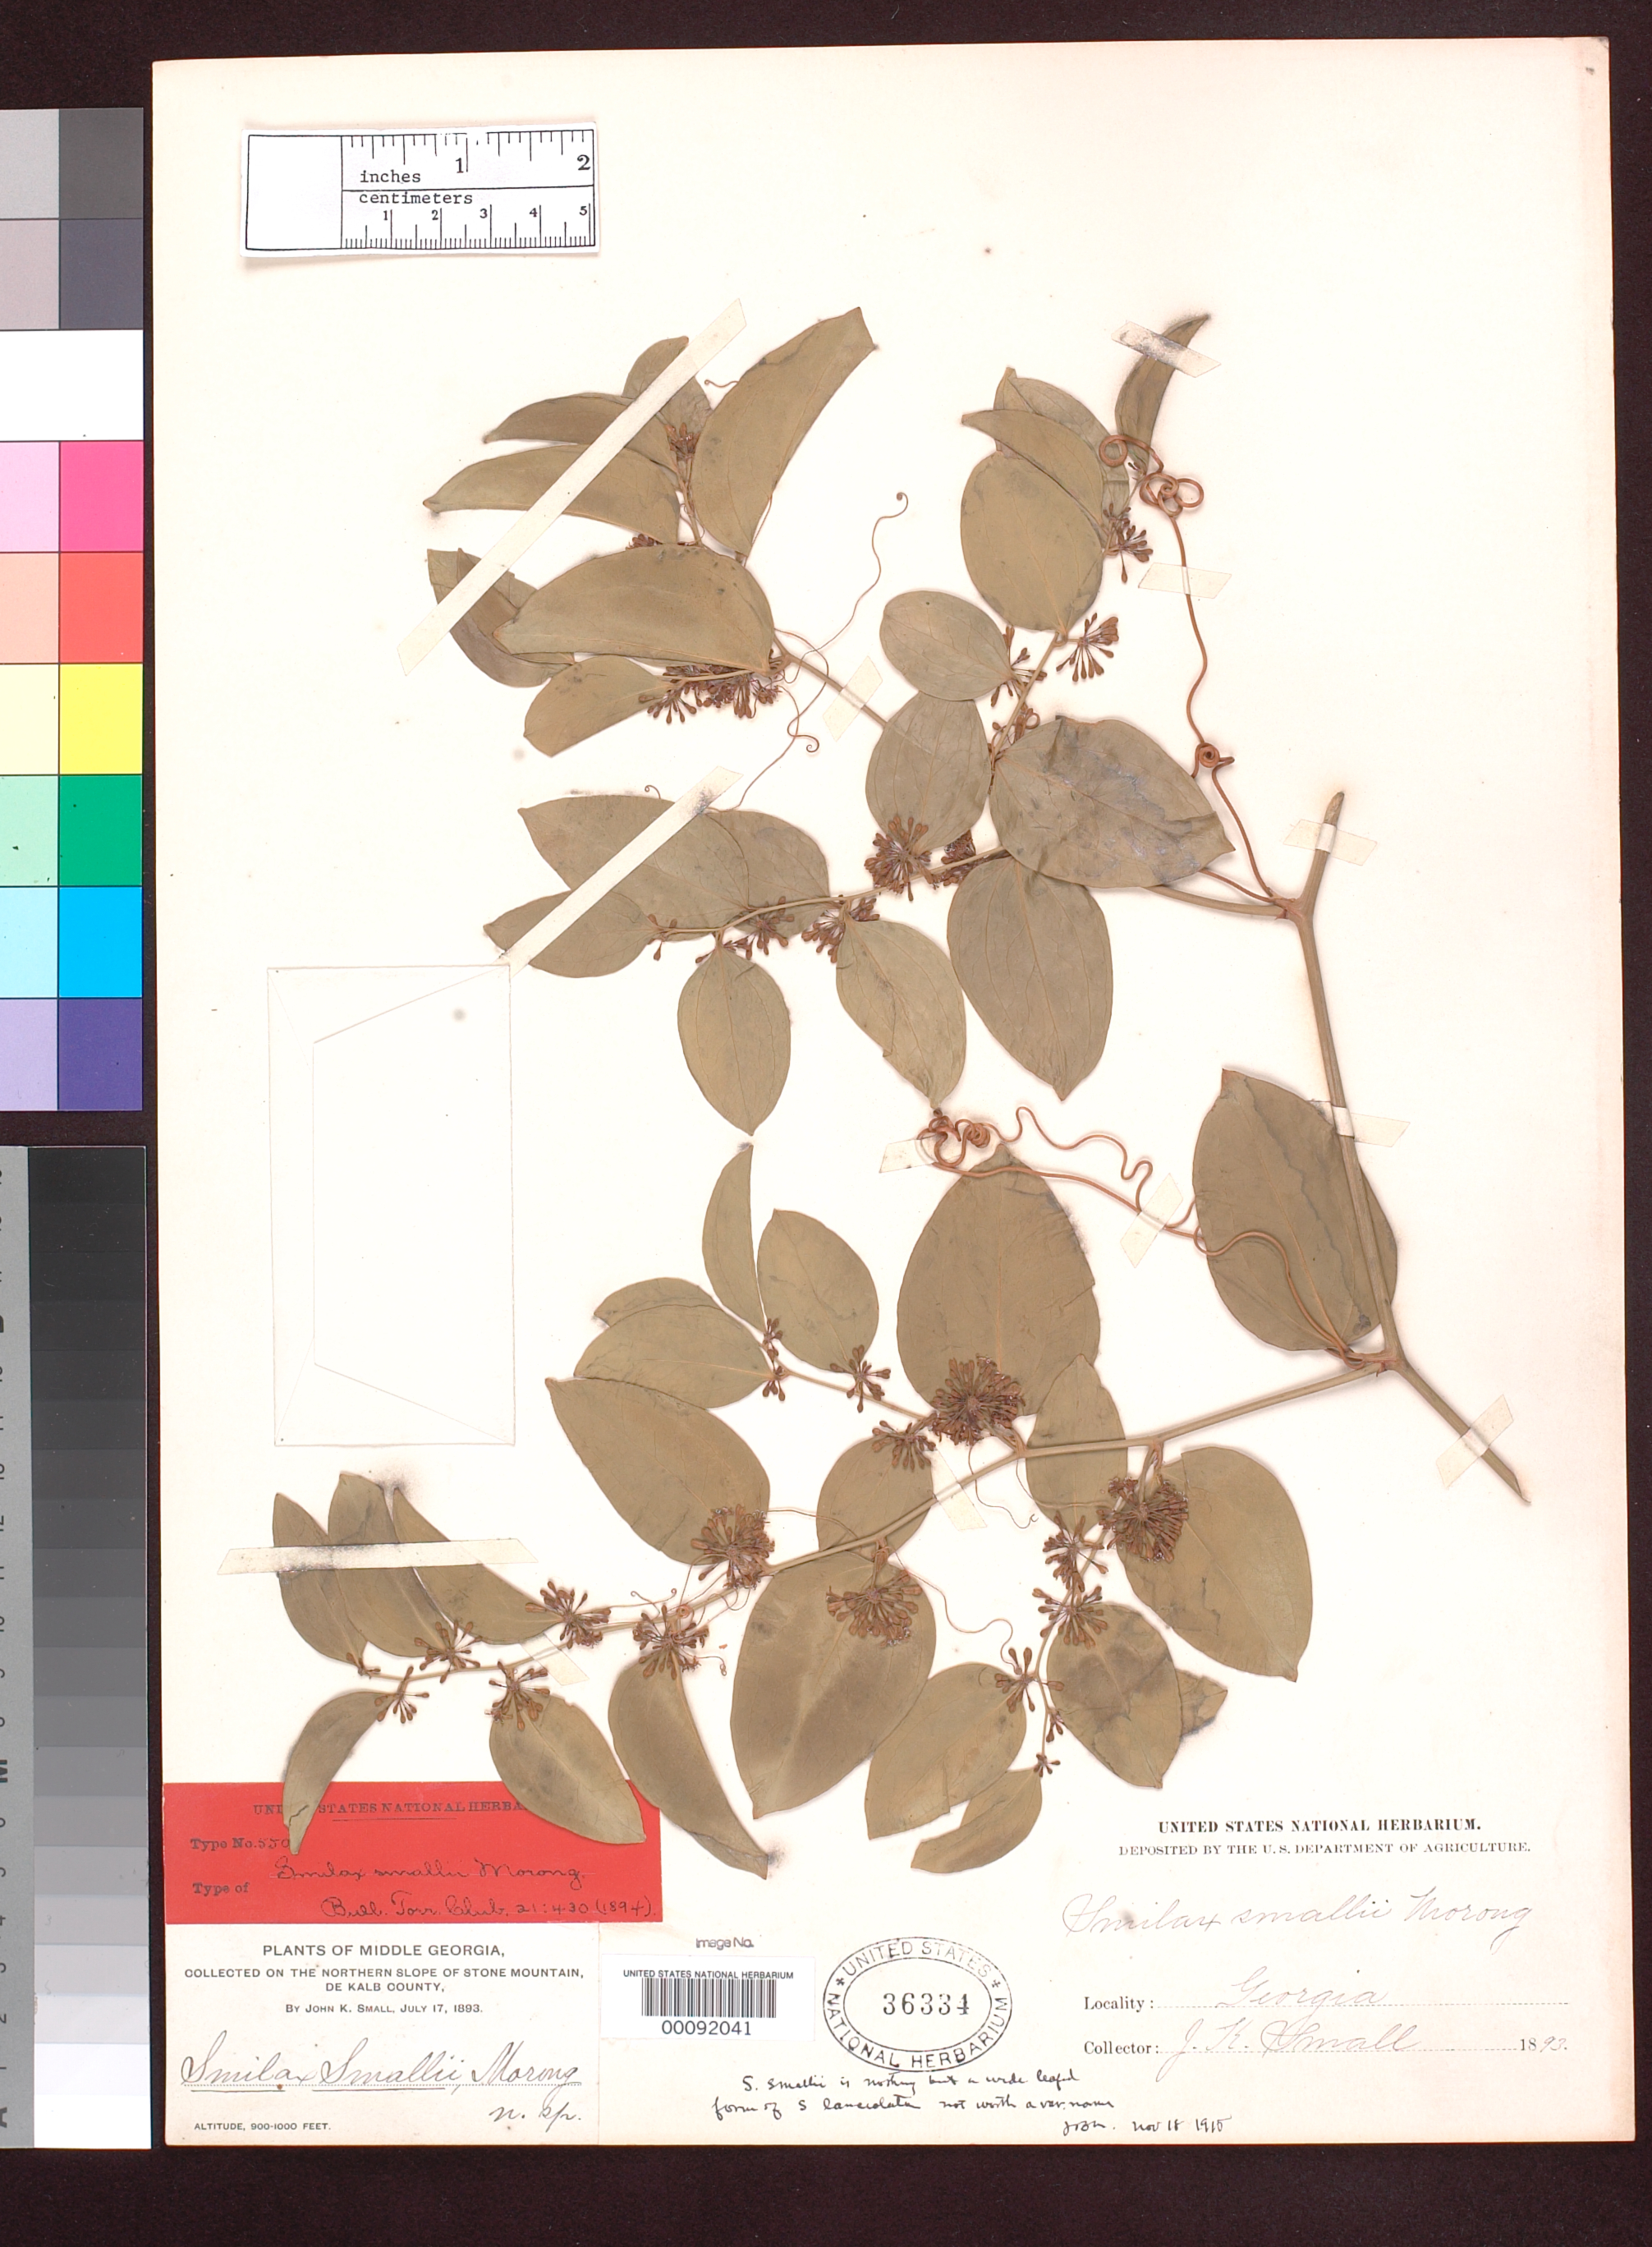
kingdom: Plantae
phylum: Tracheophyta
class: Liliopsida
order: Liliales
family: Smilacaceae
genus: Smilax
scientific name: Smilax smallii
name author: Morong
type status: Isotype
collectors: J. K. Small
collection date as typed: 17 Jul 1893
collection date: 1893-07-17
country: United States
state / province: Georgia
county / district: De Kalb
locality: Stone Mt.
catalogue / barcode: US 36334